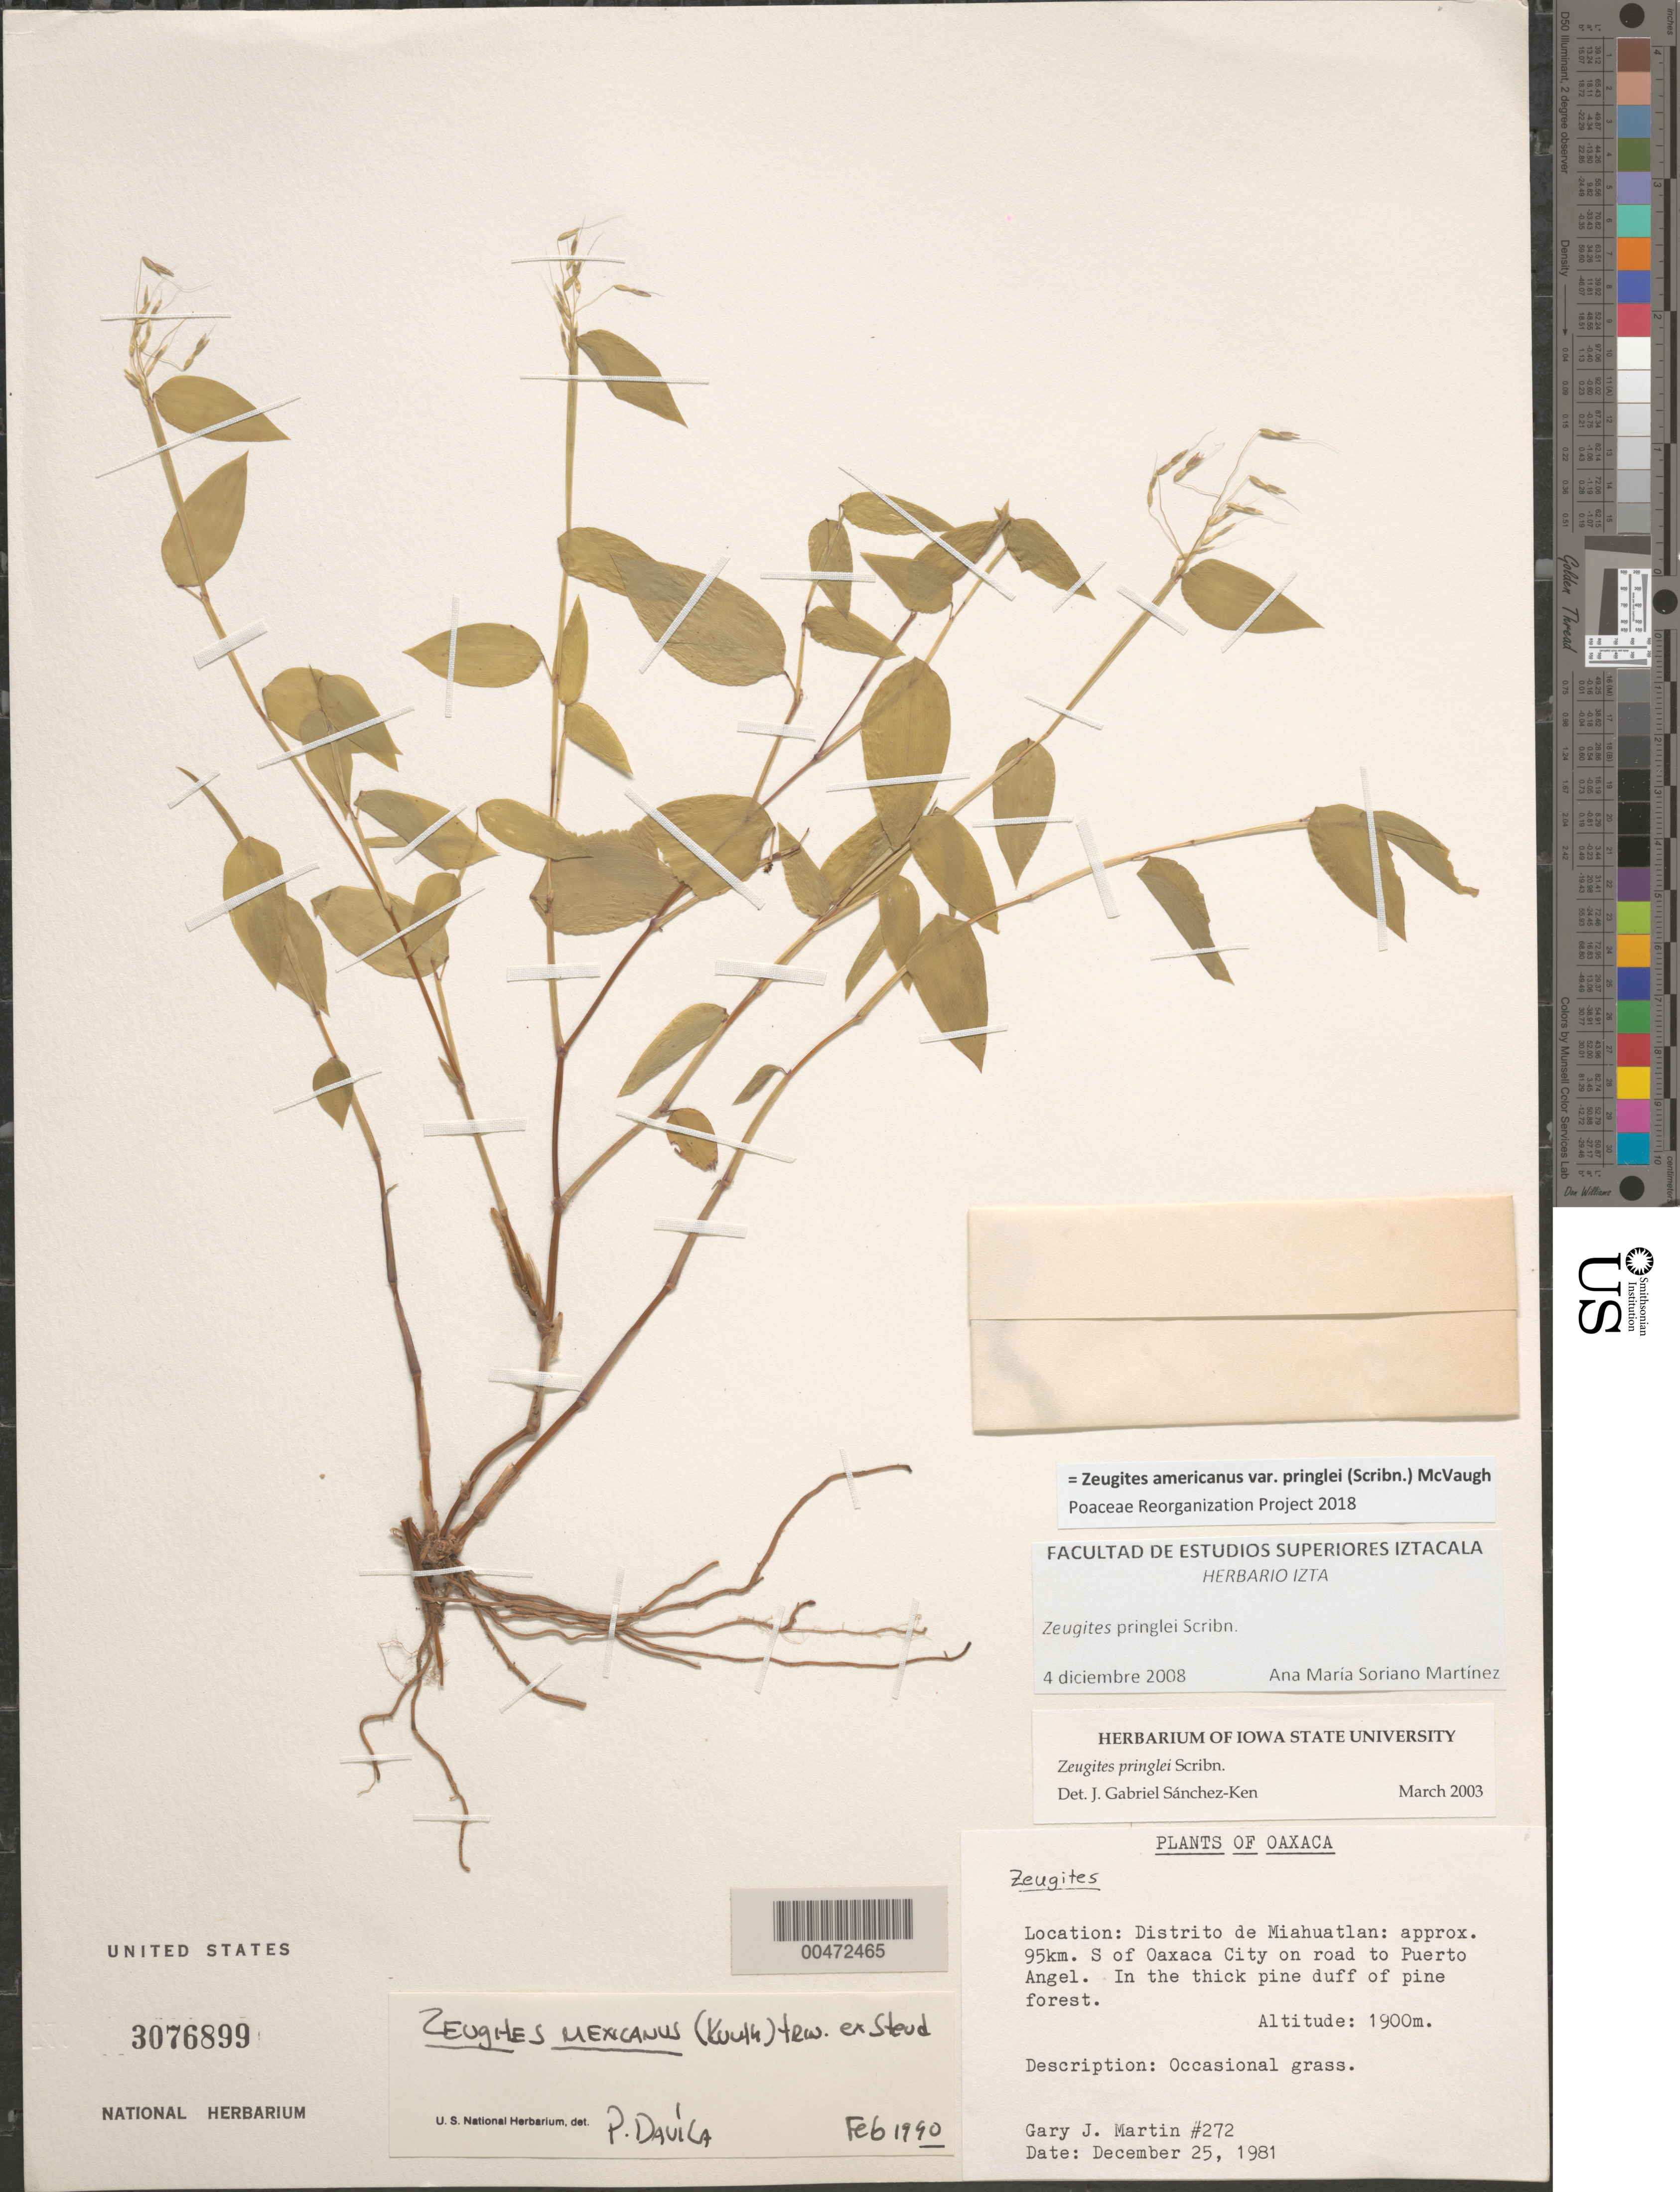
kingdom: Plantae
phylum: Tracheophyta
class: Liliopsida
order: Poales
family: Poaceae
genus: Zeugites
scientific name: Zeugites americanus var. pringlei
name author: (Scribn.) McVaugh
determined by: Poaceae Reorganization Project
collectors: G. J. Martin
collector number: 272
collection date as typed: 25 Dec 1981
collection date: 1981-12-25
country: Mexico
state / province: Oaxaca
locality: Miahuatlan Dist, 95 km S of Oaxaca City on rd to Puerto Angel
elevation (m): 1900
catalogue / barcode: US 3076899